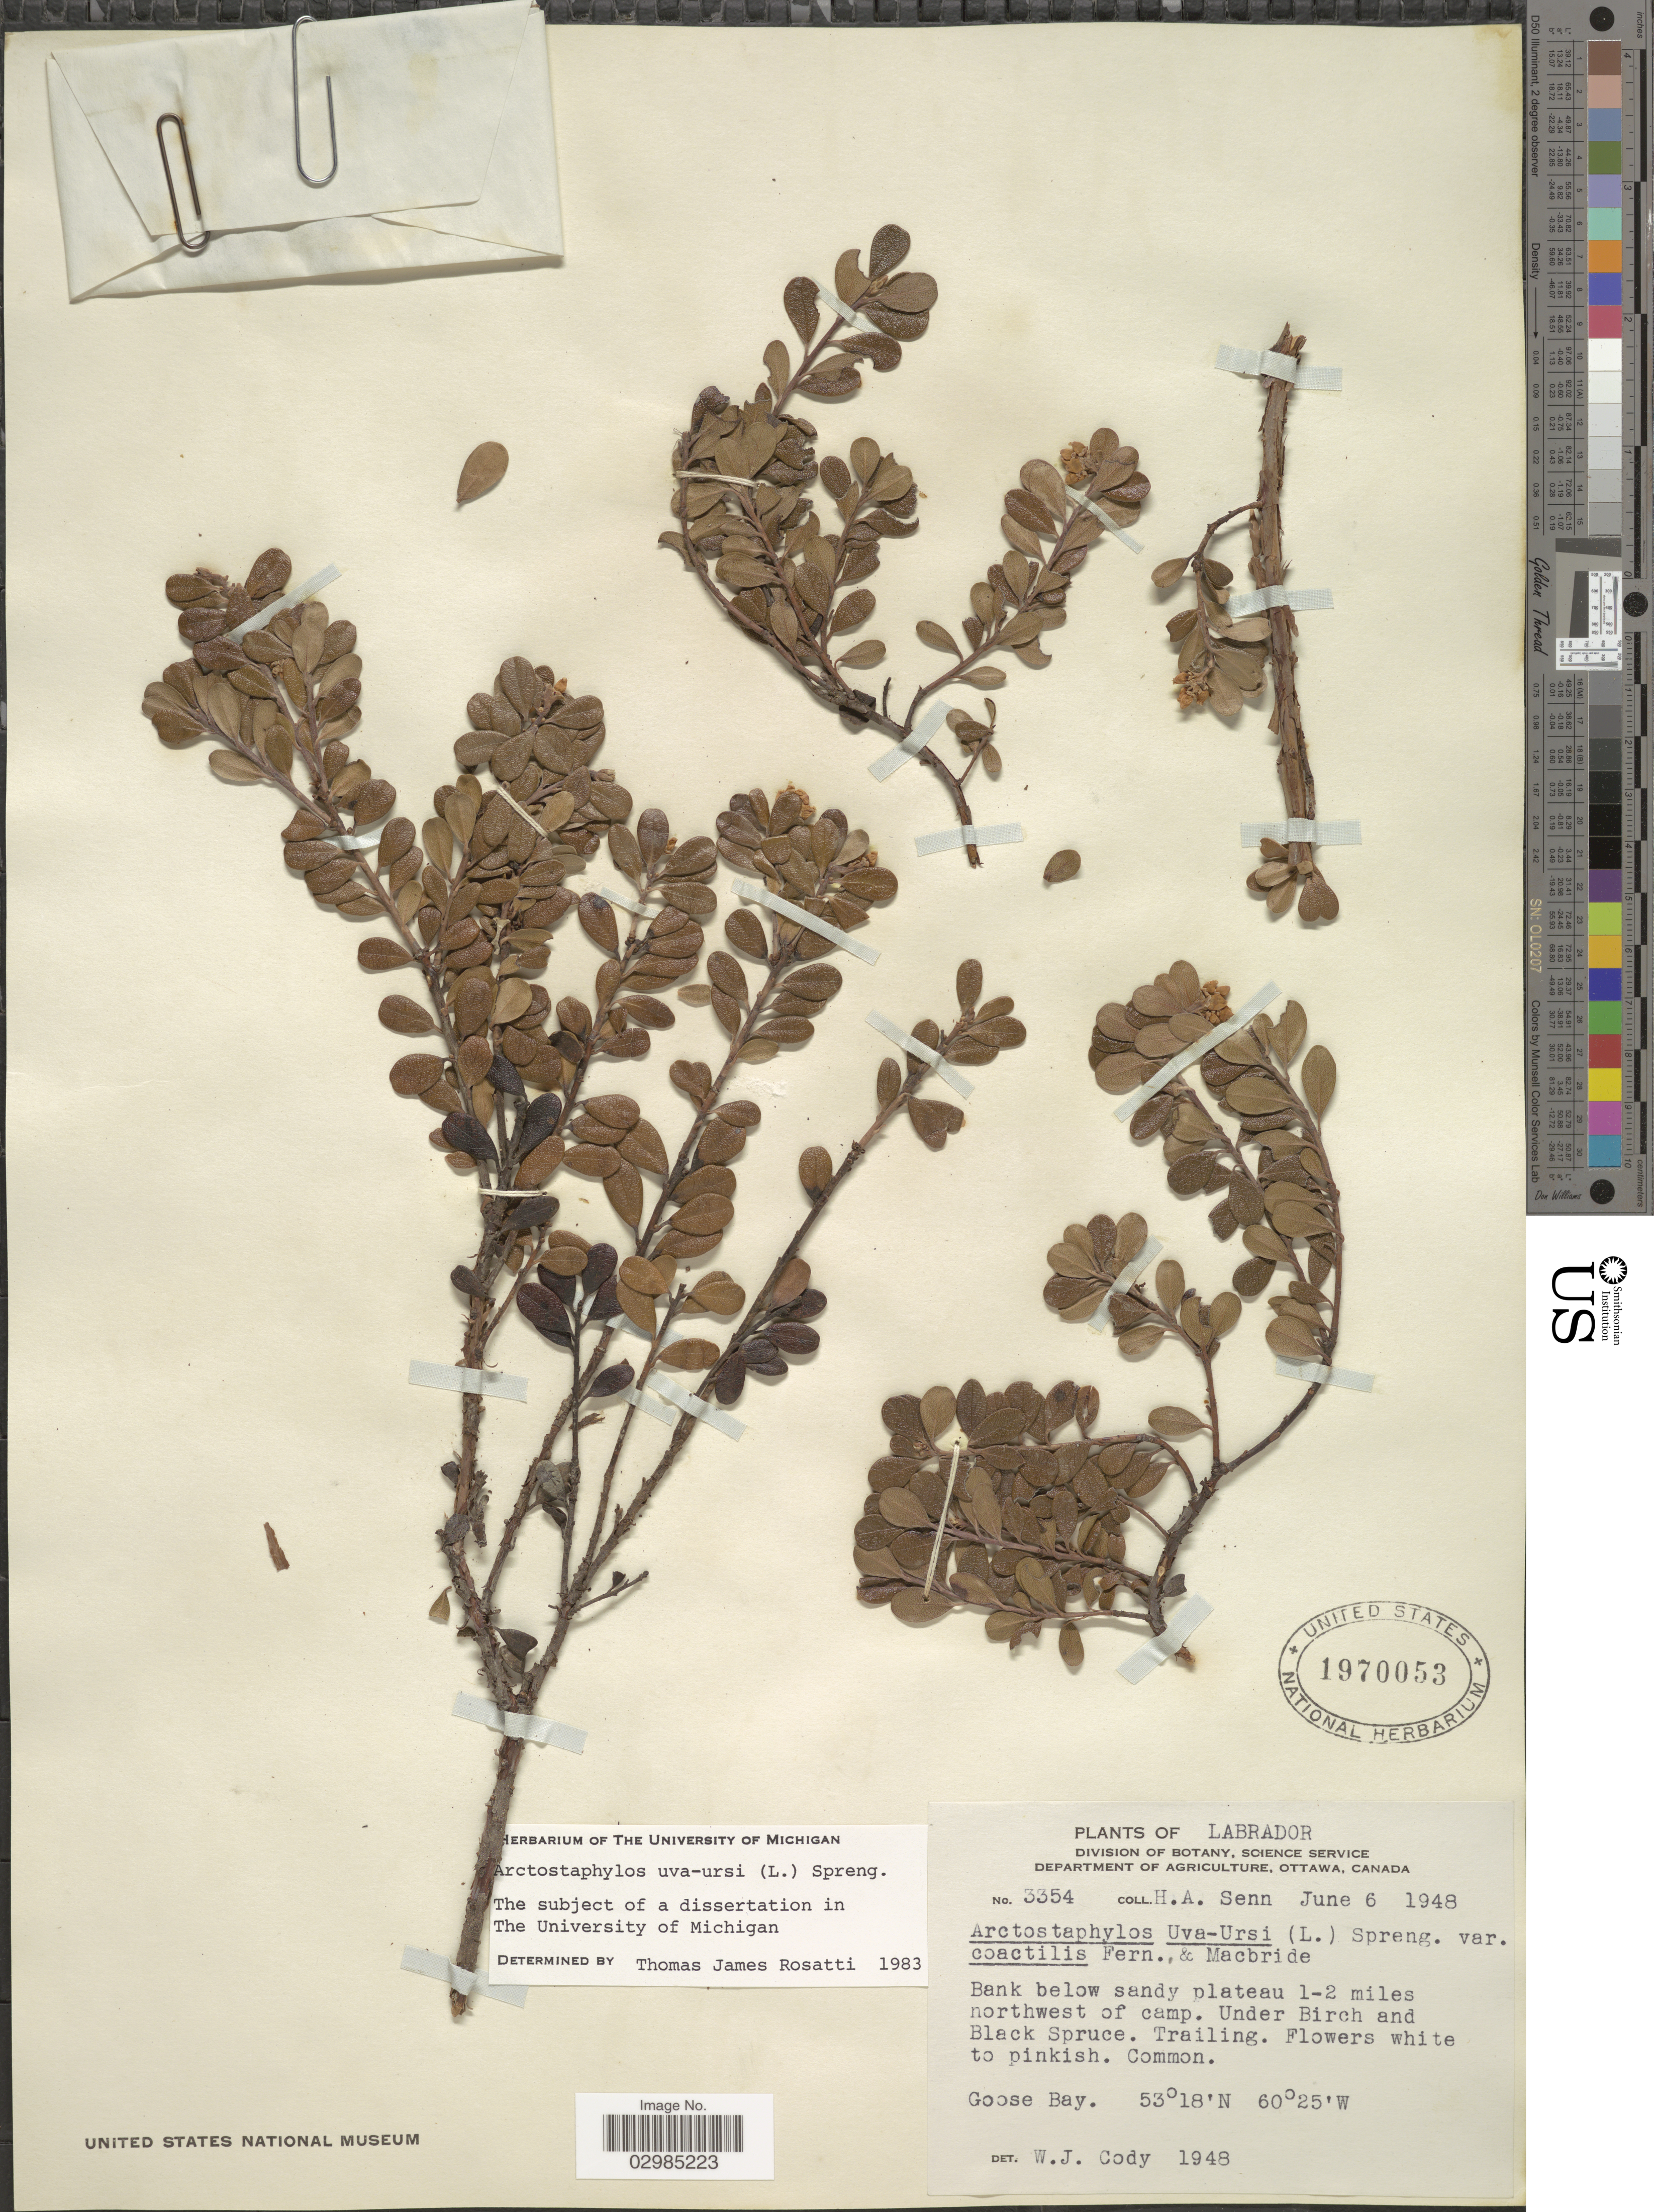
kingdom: Plantae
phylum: Tracheophyta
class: Magnoliopsida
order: Ericales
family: Ericaceae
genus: Arctostaphylos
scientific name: Arctostaphylos uva-ursi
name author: (L.) Spreng.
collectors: H. Senn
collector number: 3354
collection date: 1948-06-06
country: Canada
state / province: Newfoundland and Labrador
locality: Labrador. Bank below sandy plateau 1-2 miles northwest of camp. Under Birch and Black Spruce. Goose Bay.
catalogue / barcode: US 1970053